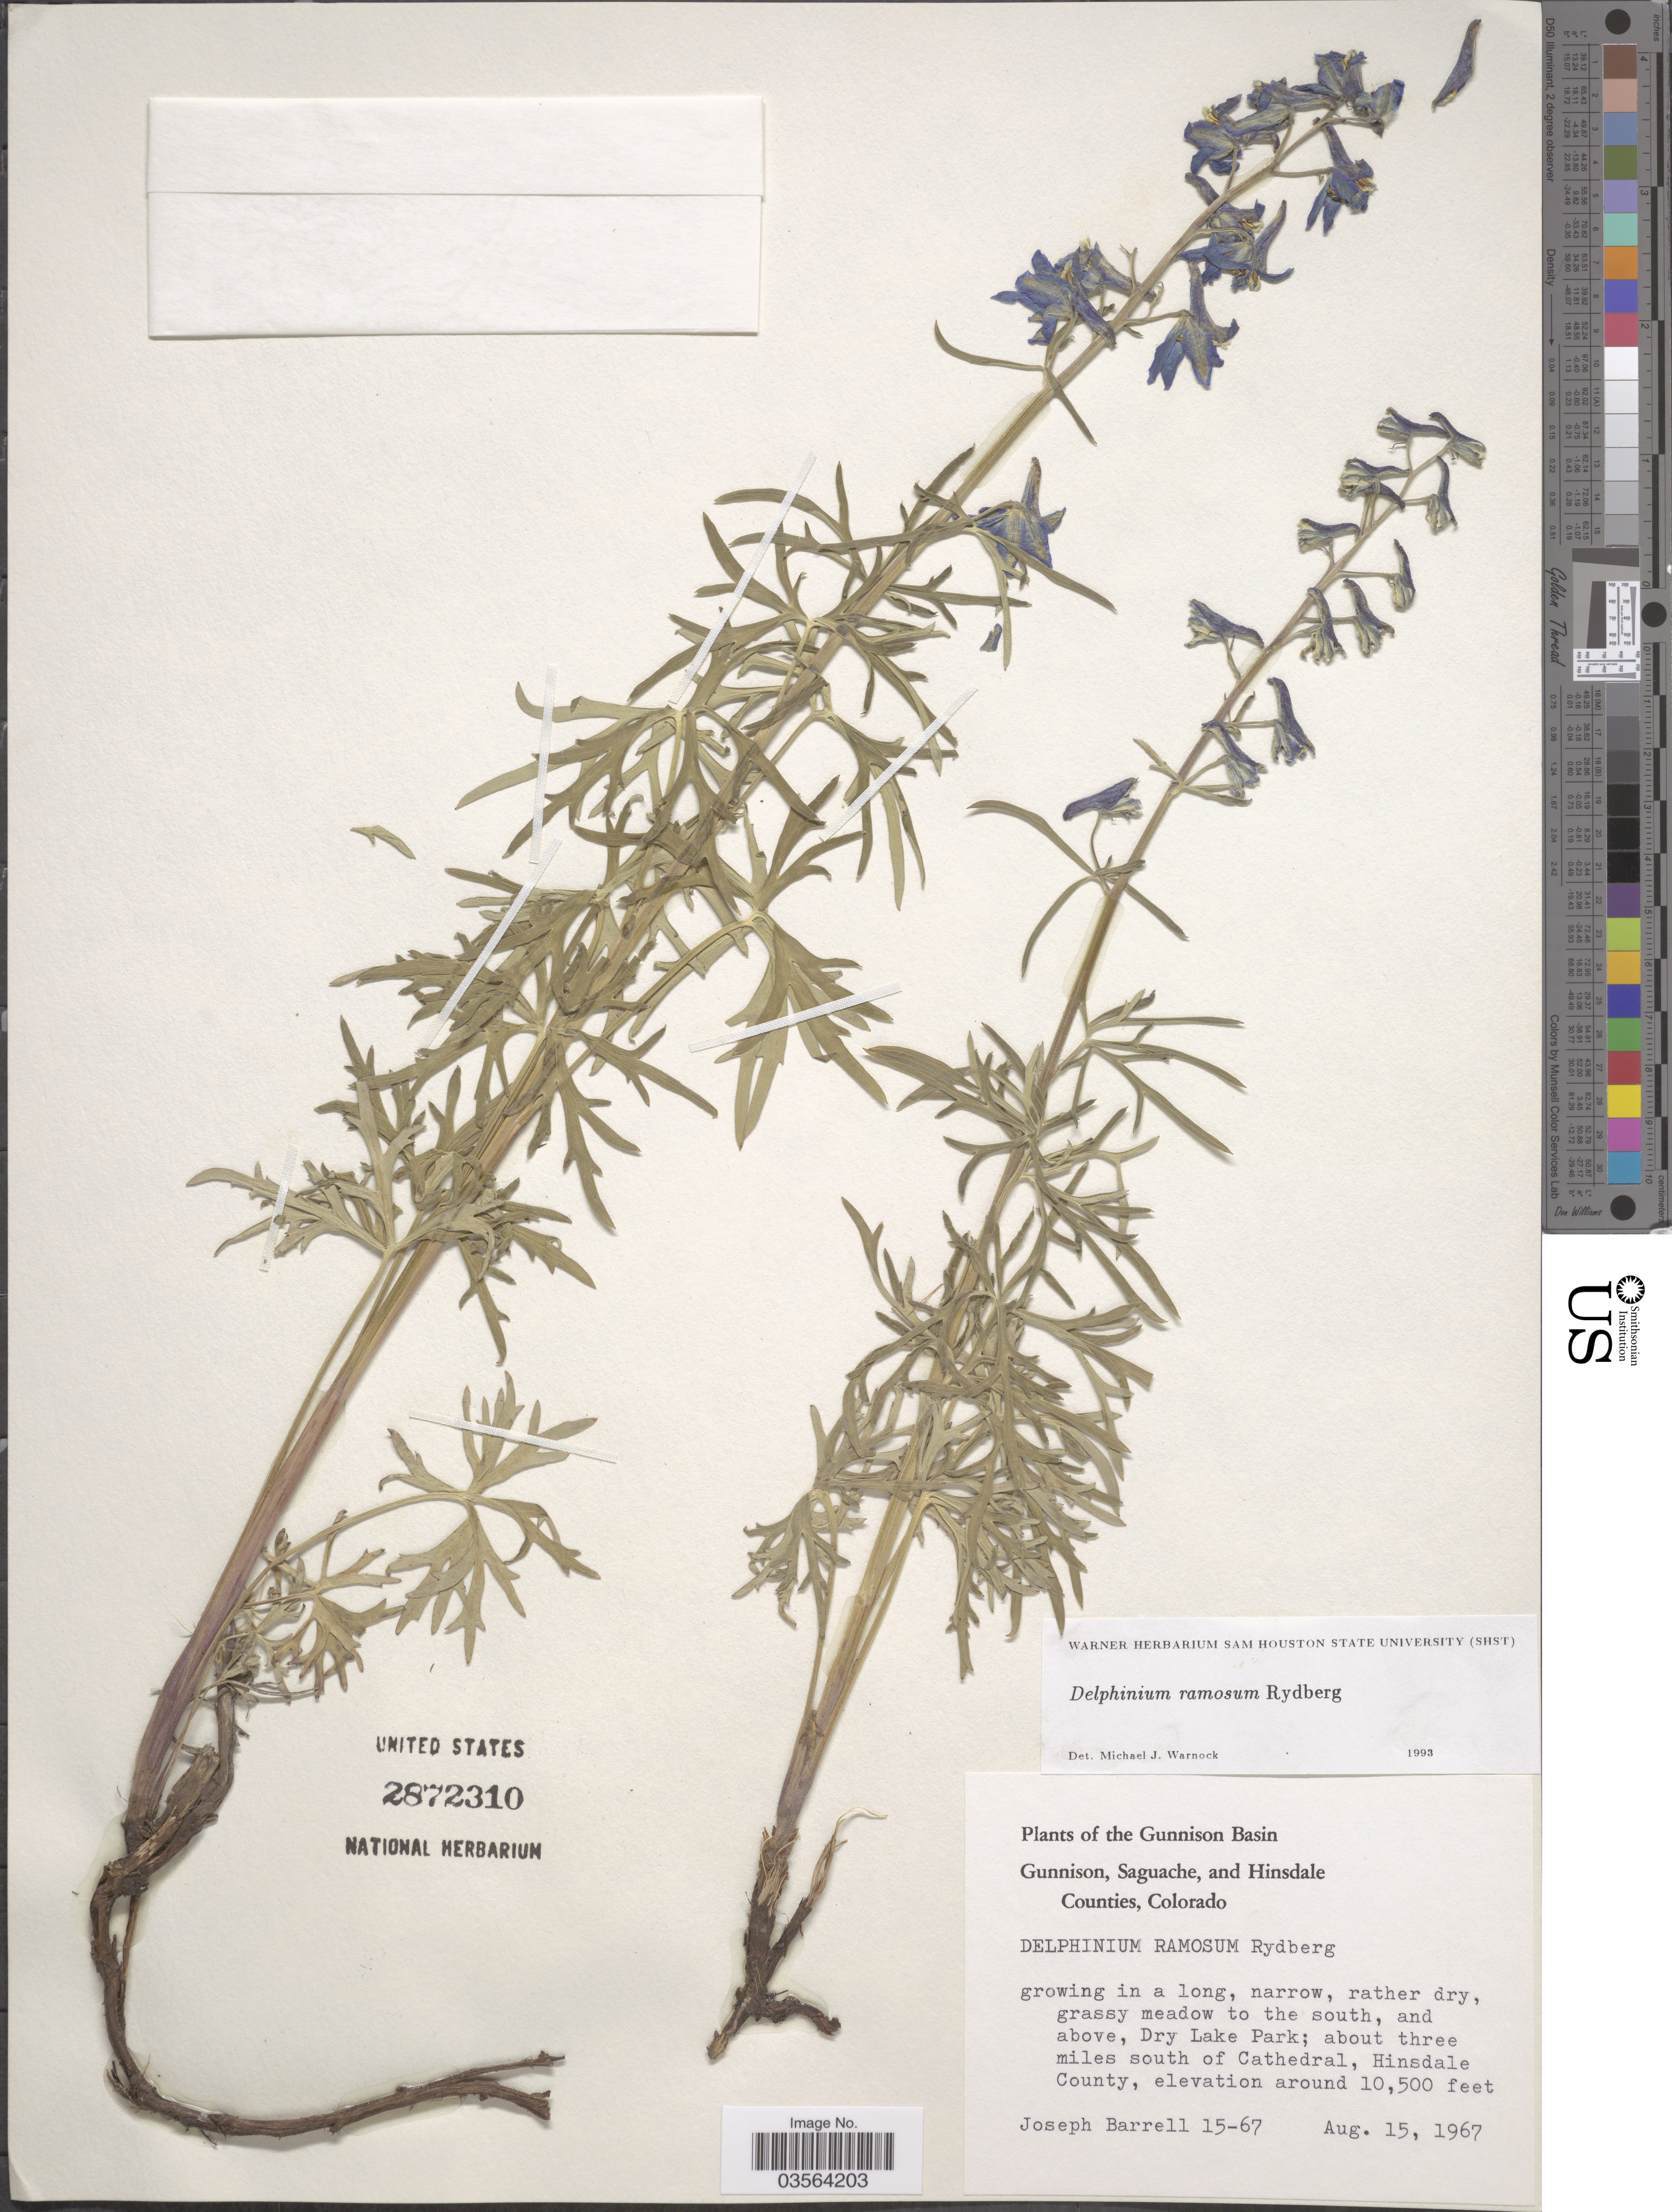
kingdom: Plantae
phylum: Tracheophyta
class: Magnoliopsida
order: Ranunculales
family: Ranunculaceae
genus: Delphinium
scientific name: Delphinium ramosum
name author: Rydb.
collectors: J. Barrell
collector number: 15-67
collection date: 1967-08-15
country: United States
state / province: Colorado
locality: The Gunnison Basin. Grassy meadow to the south, and above, Dry Lake Park; about three miles south of Cathedral, Hinsdale County.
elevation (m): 3200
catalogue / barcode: US 2872310